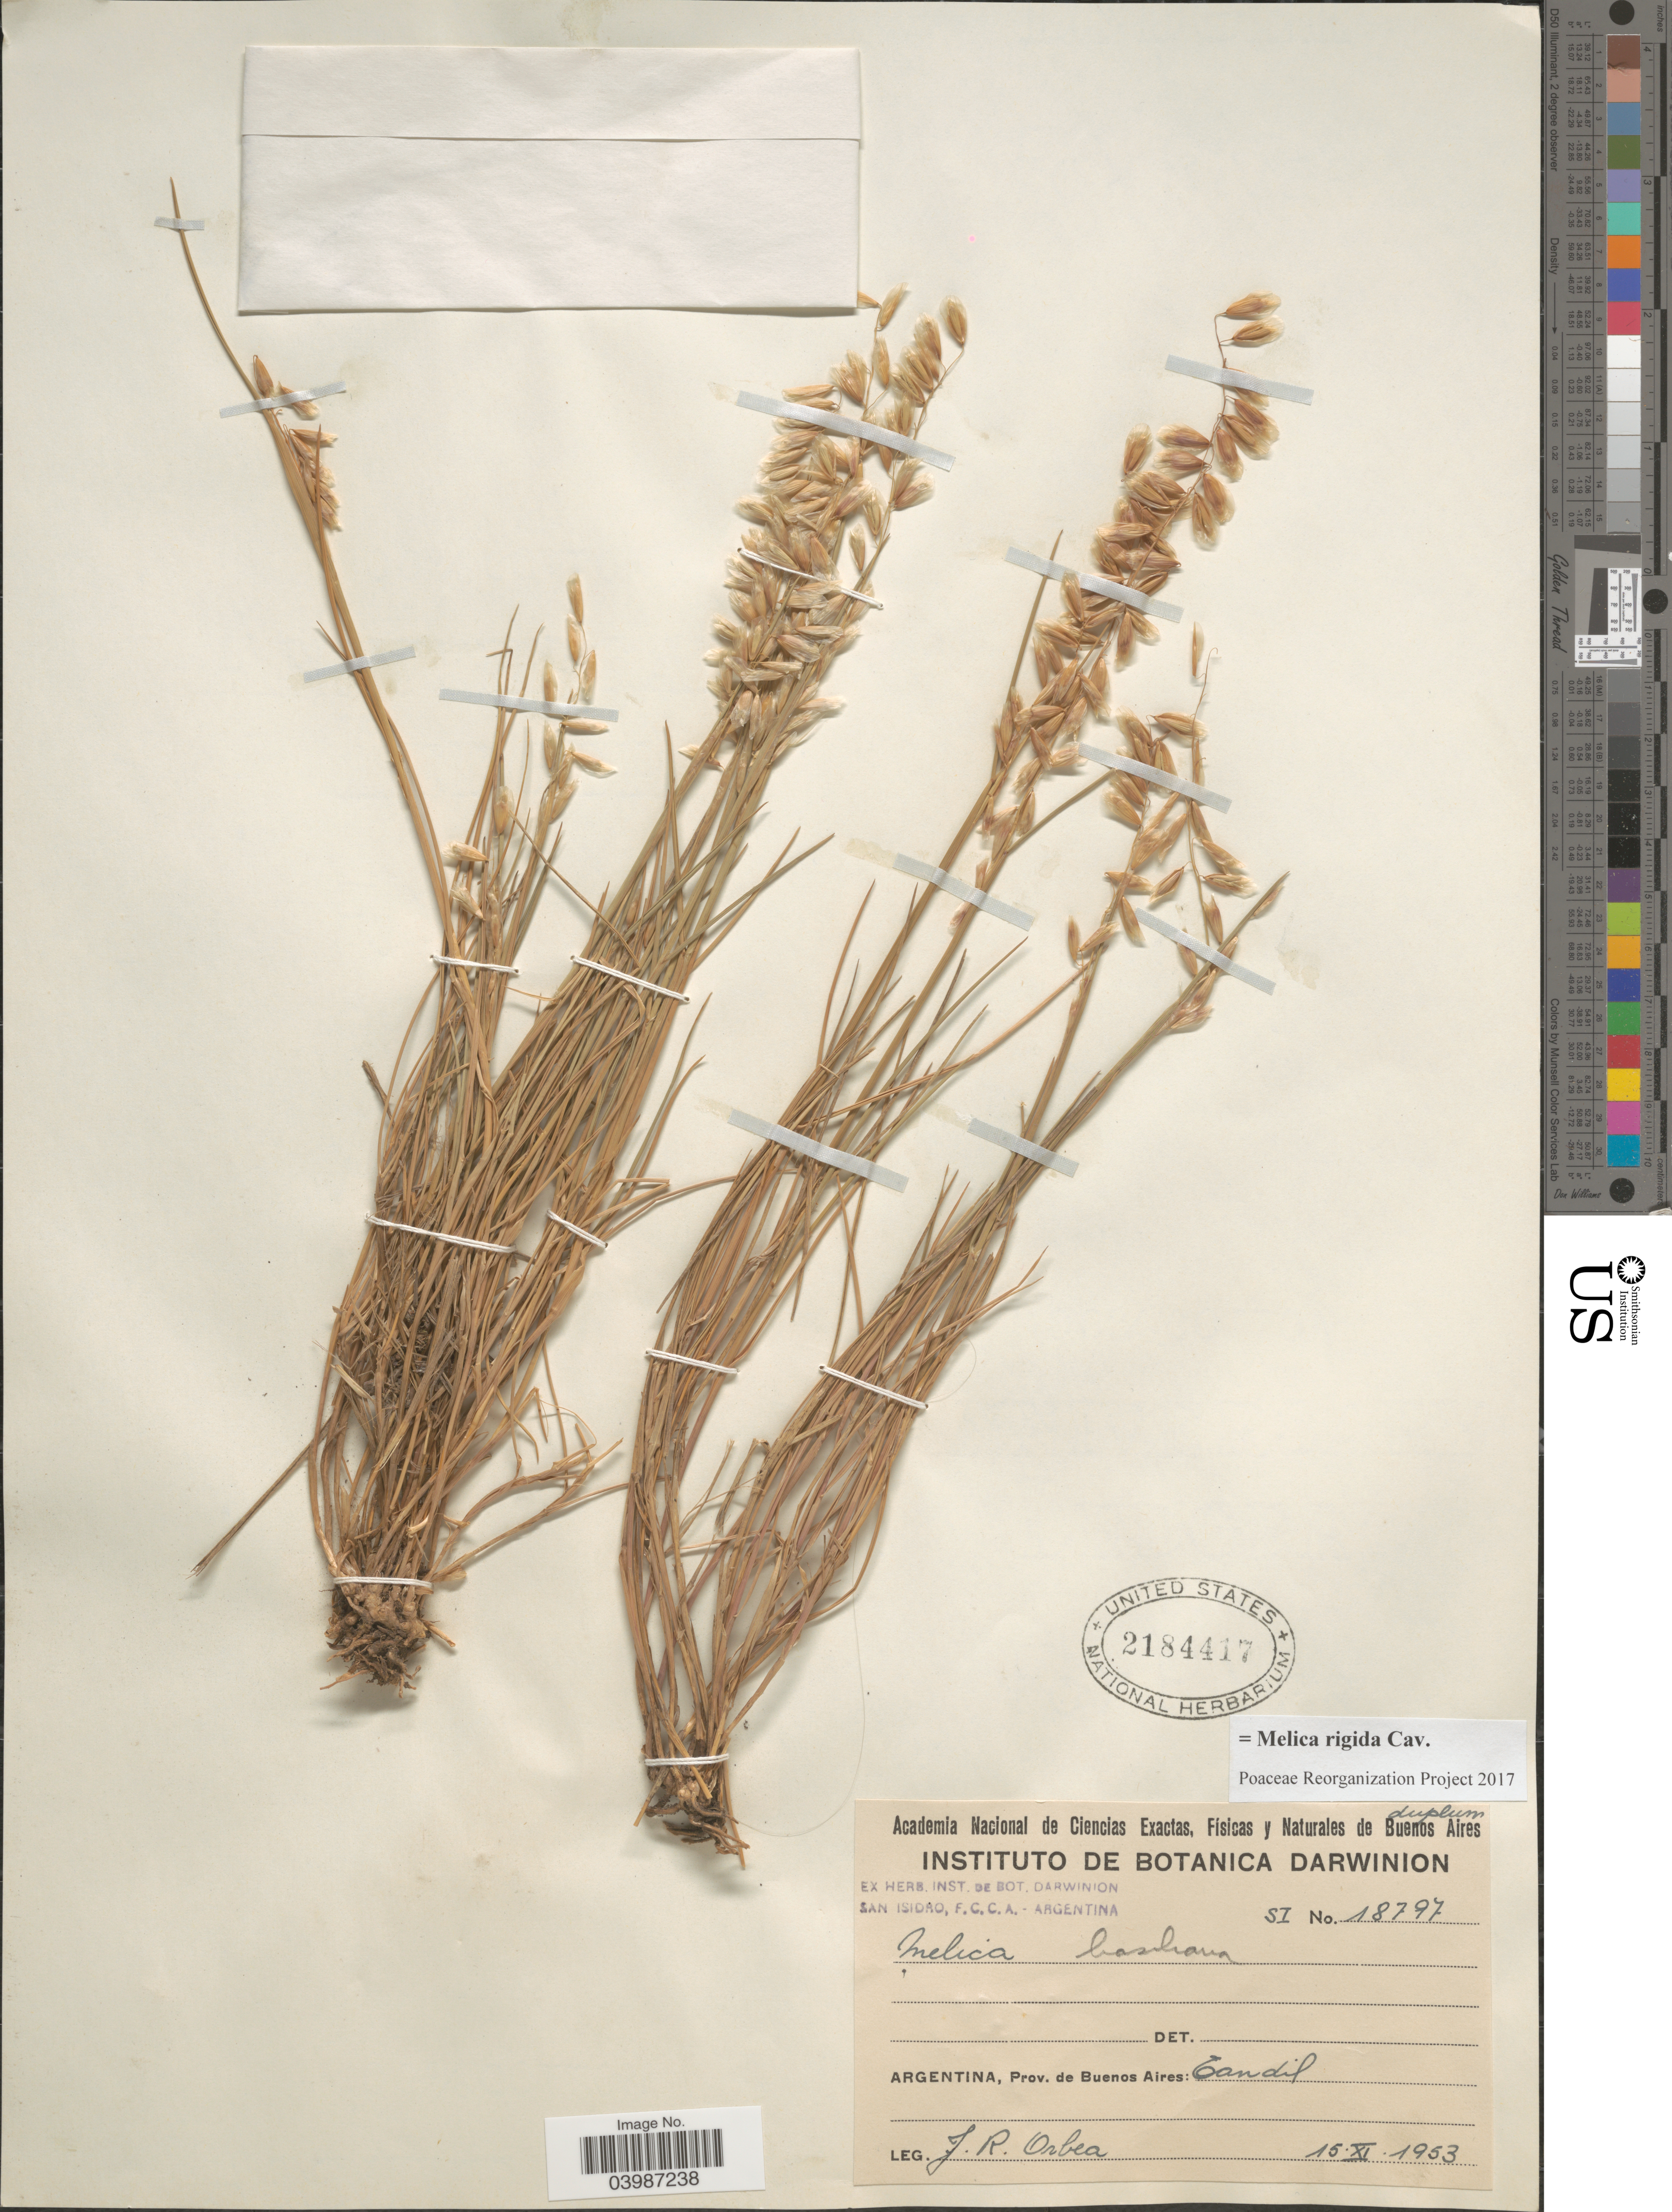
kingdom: Plantae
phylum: Tracheophyta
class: Liliopsida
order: Poales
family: Poaceae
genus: Melica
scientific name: Melica rigida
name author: Cav.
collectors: J. Orbea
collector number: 18797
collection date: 1953-11-15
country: Argentina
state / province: Buenos Aires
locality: Tandil.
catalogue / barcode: US 2184417